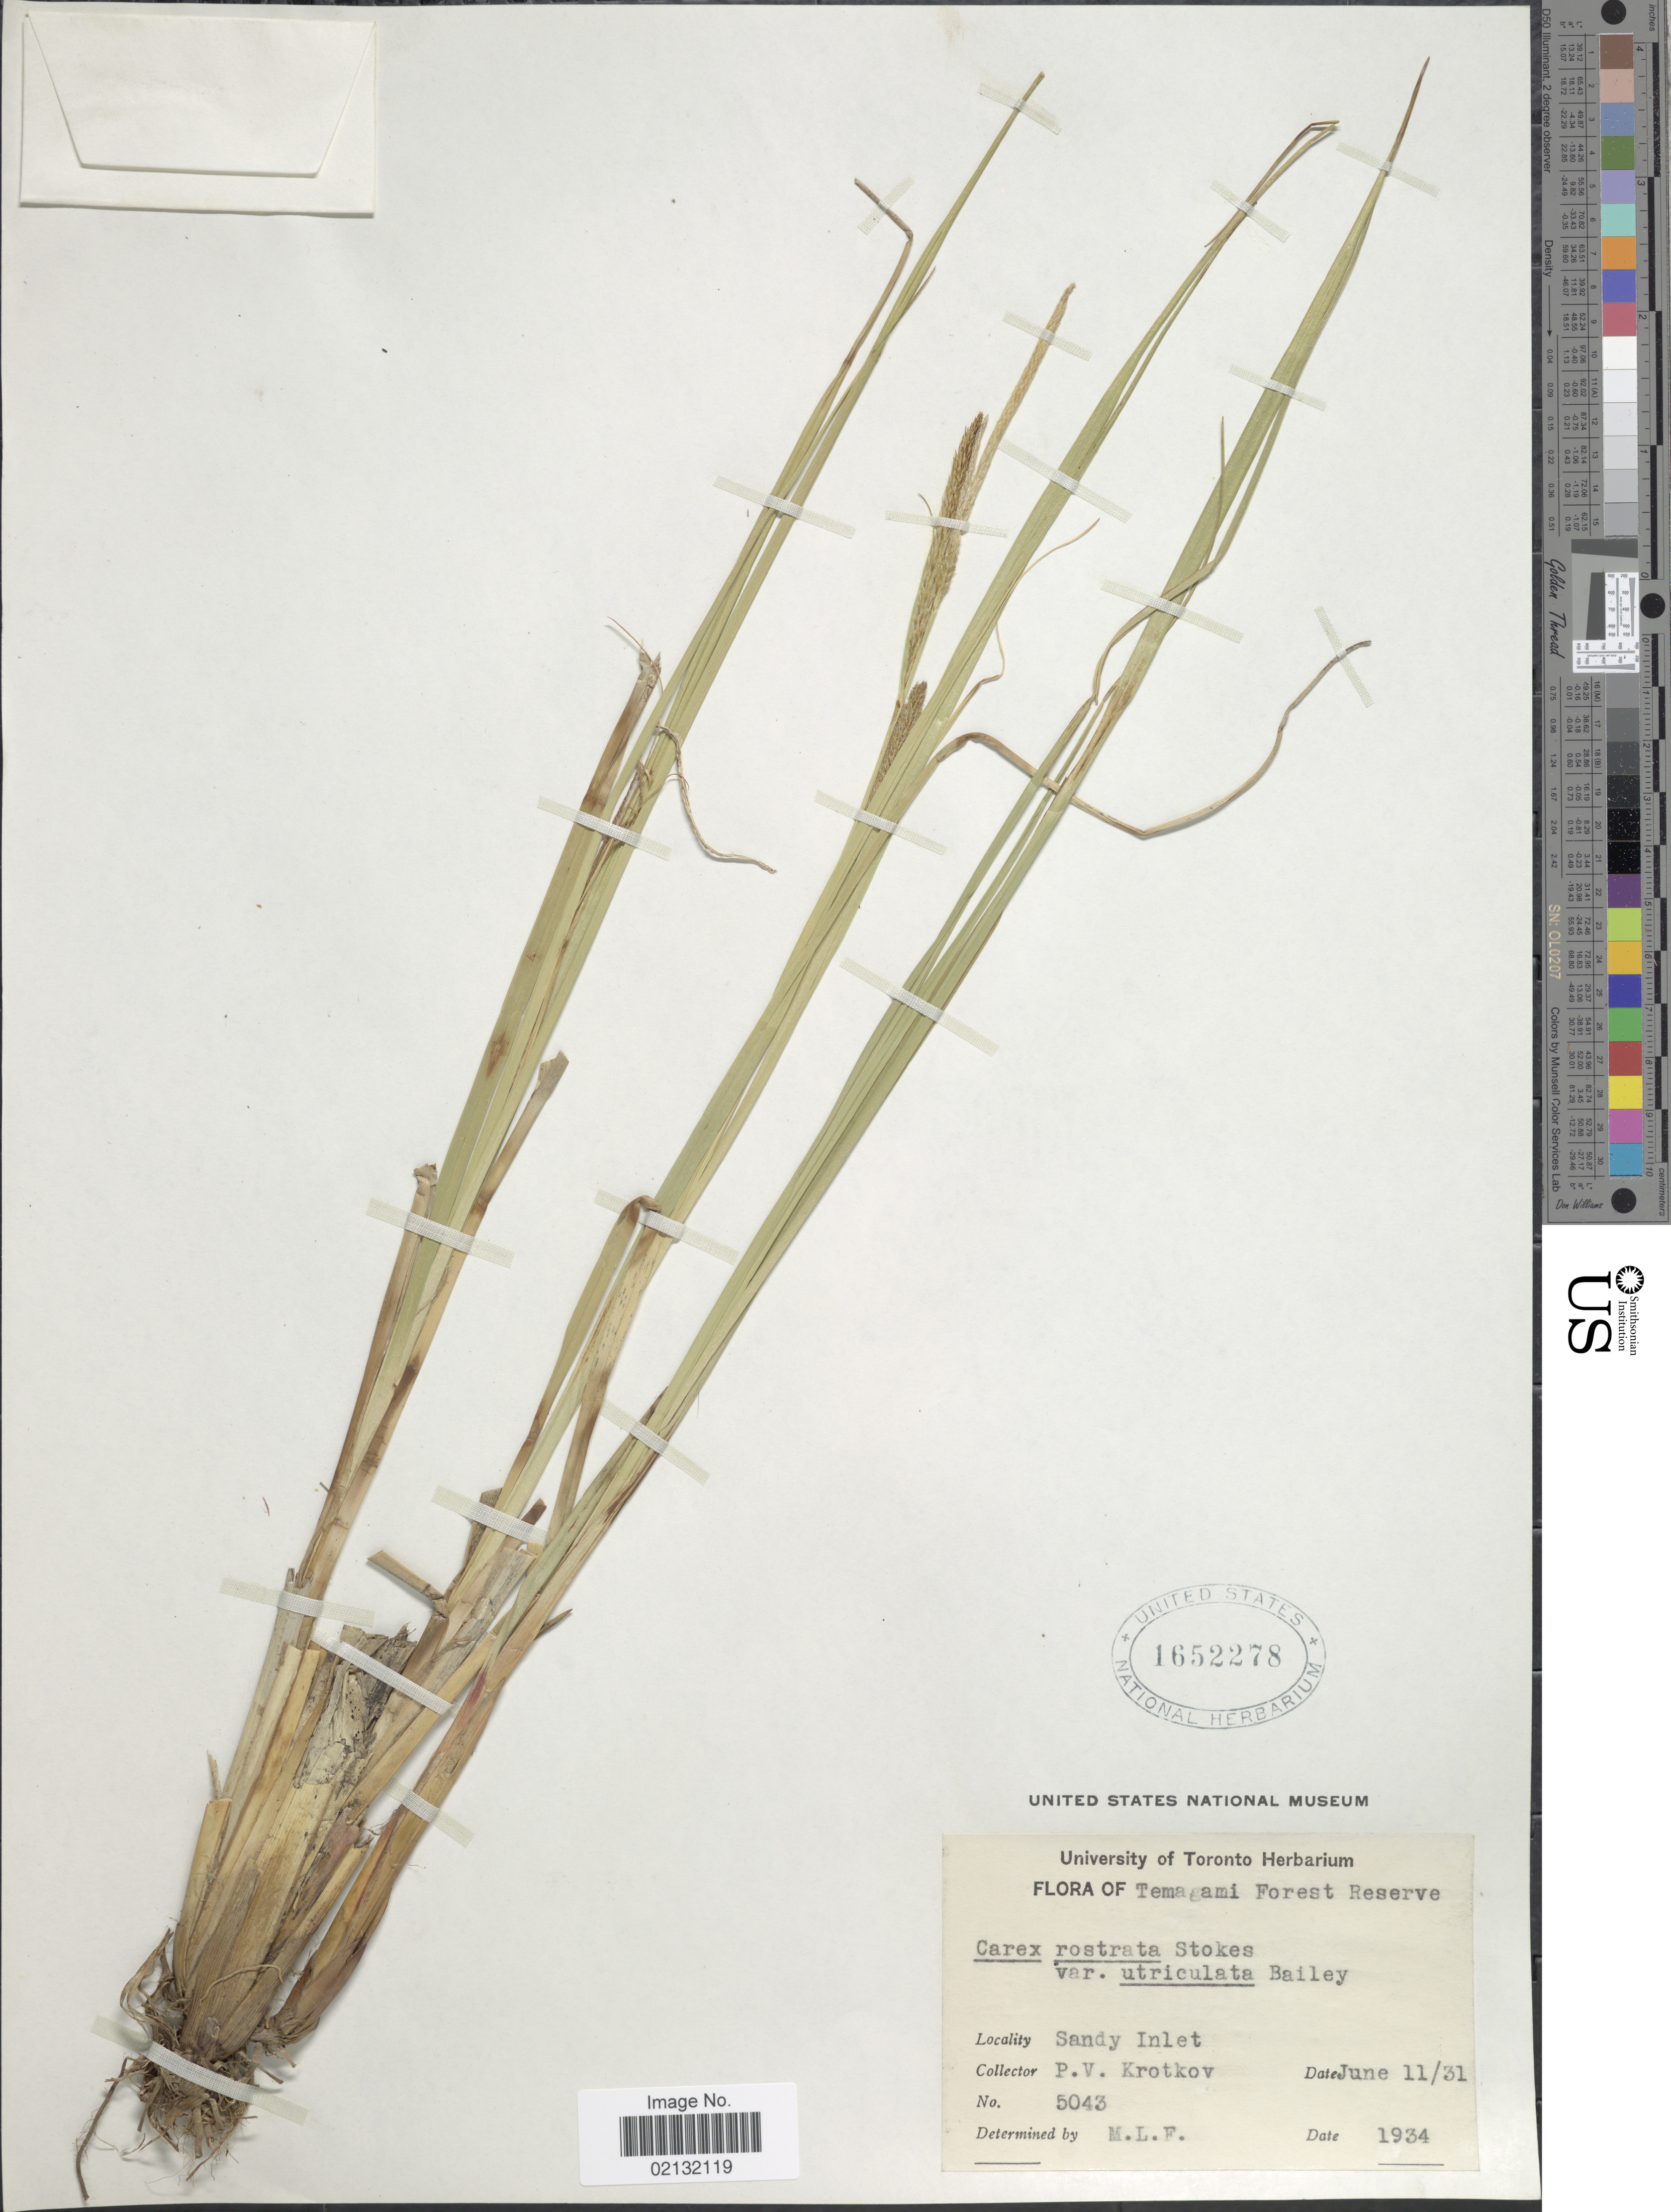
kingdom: Plantae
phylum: Tracheophyta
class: Liliopsida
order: Poales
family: Cyperaceae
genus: Carex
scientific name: Carex rostrata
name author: Stokes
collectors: P. V. Krotkov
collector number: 5043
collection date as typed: Transcribed d/m/y: 11/6/31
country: Canada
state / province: Ontario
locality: Temagami Forest Reserve, Sandy Inlet.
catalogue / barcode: US 1652278